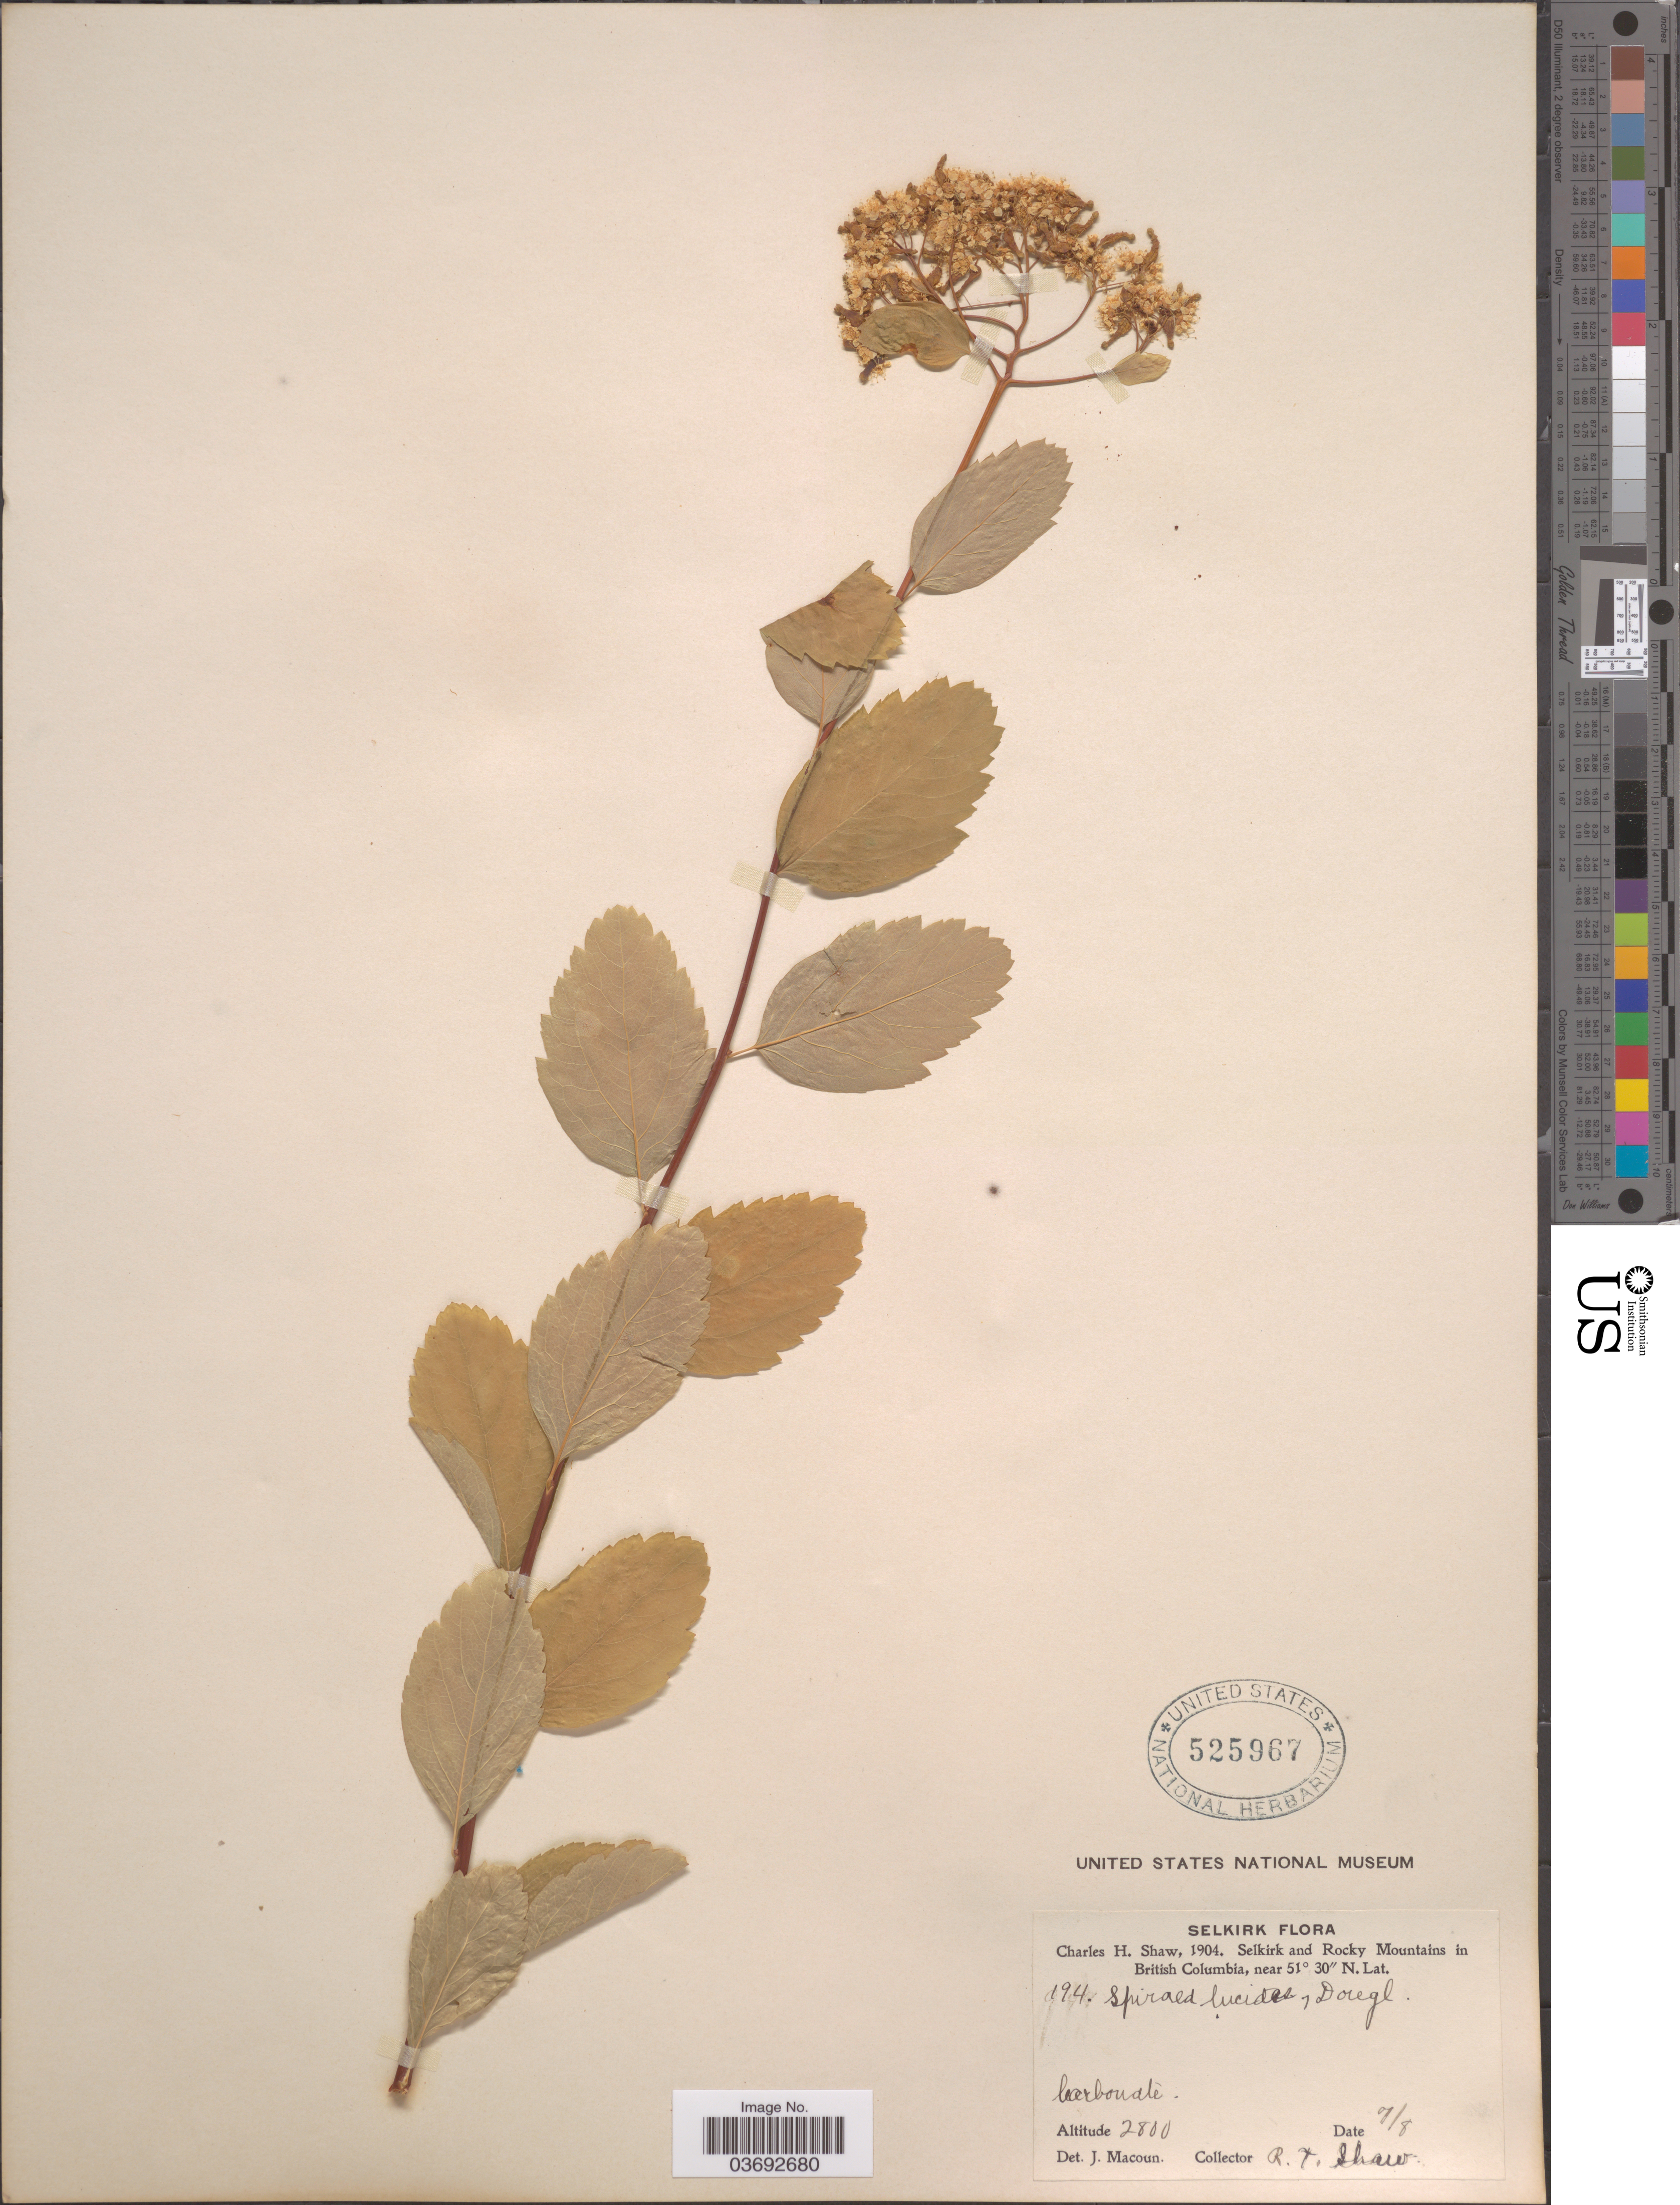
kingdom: Plantae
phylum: Tracheophyta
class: Magnoliopsida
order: Rosales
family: Rosaceae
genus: Spiraea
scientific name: Spiraea lucida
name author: Douglas ex Greene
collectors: R. T. Shaw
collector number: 194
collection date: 1904-08-07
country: Canada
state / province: British Columbia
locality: Selkirk, Selkirk and Rocky Mountains. Carbonate.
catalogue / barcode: US 525967